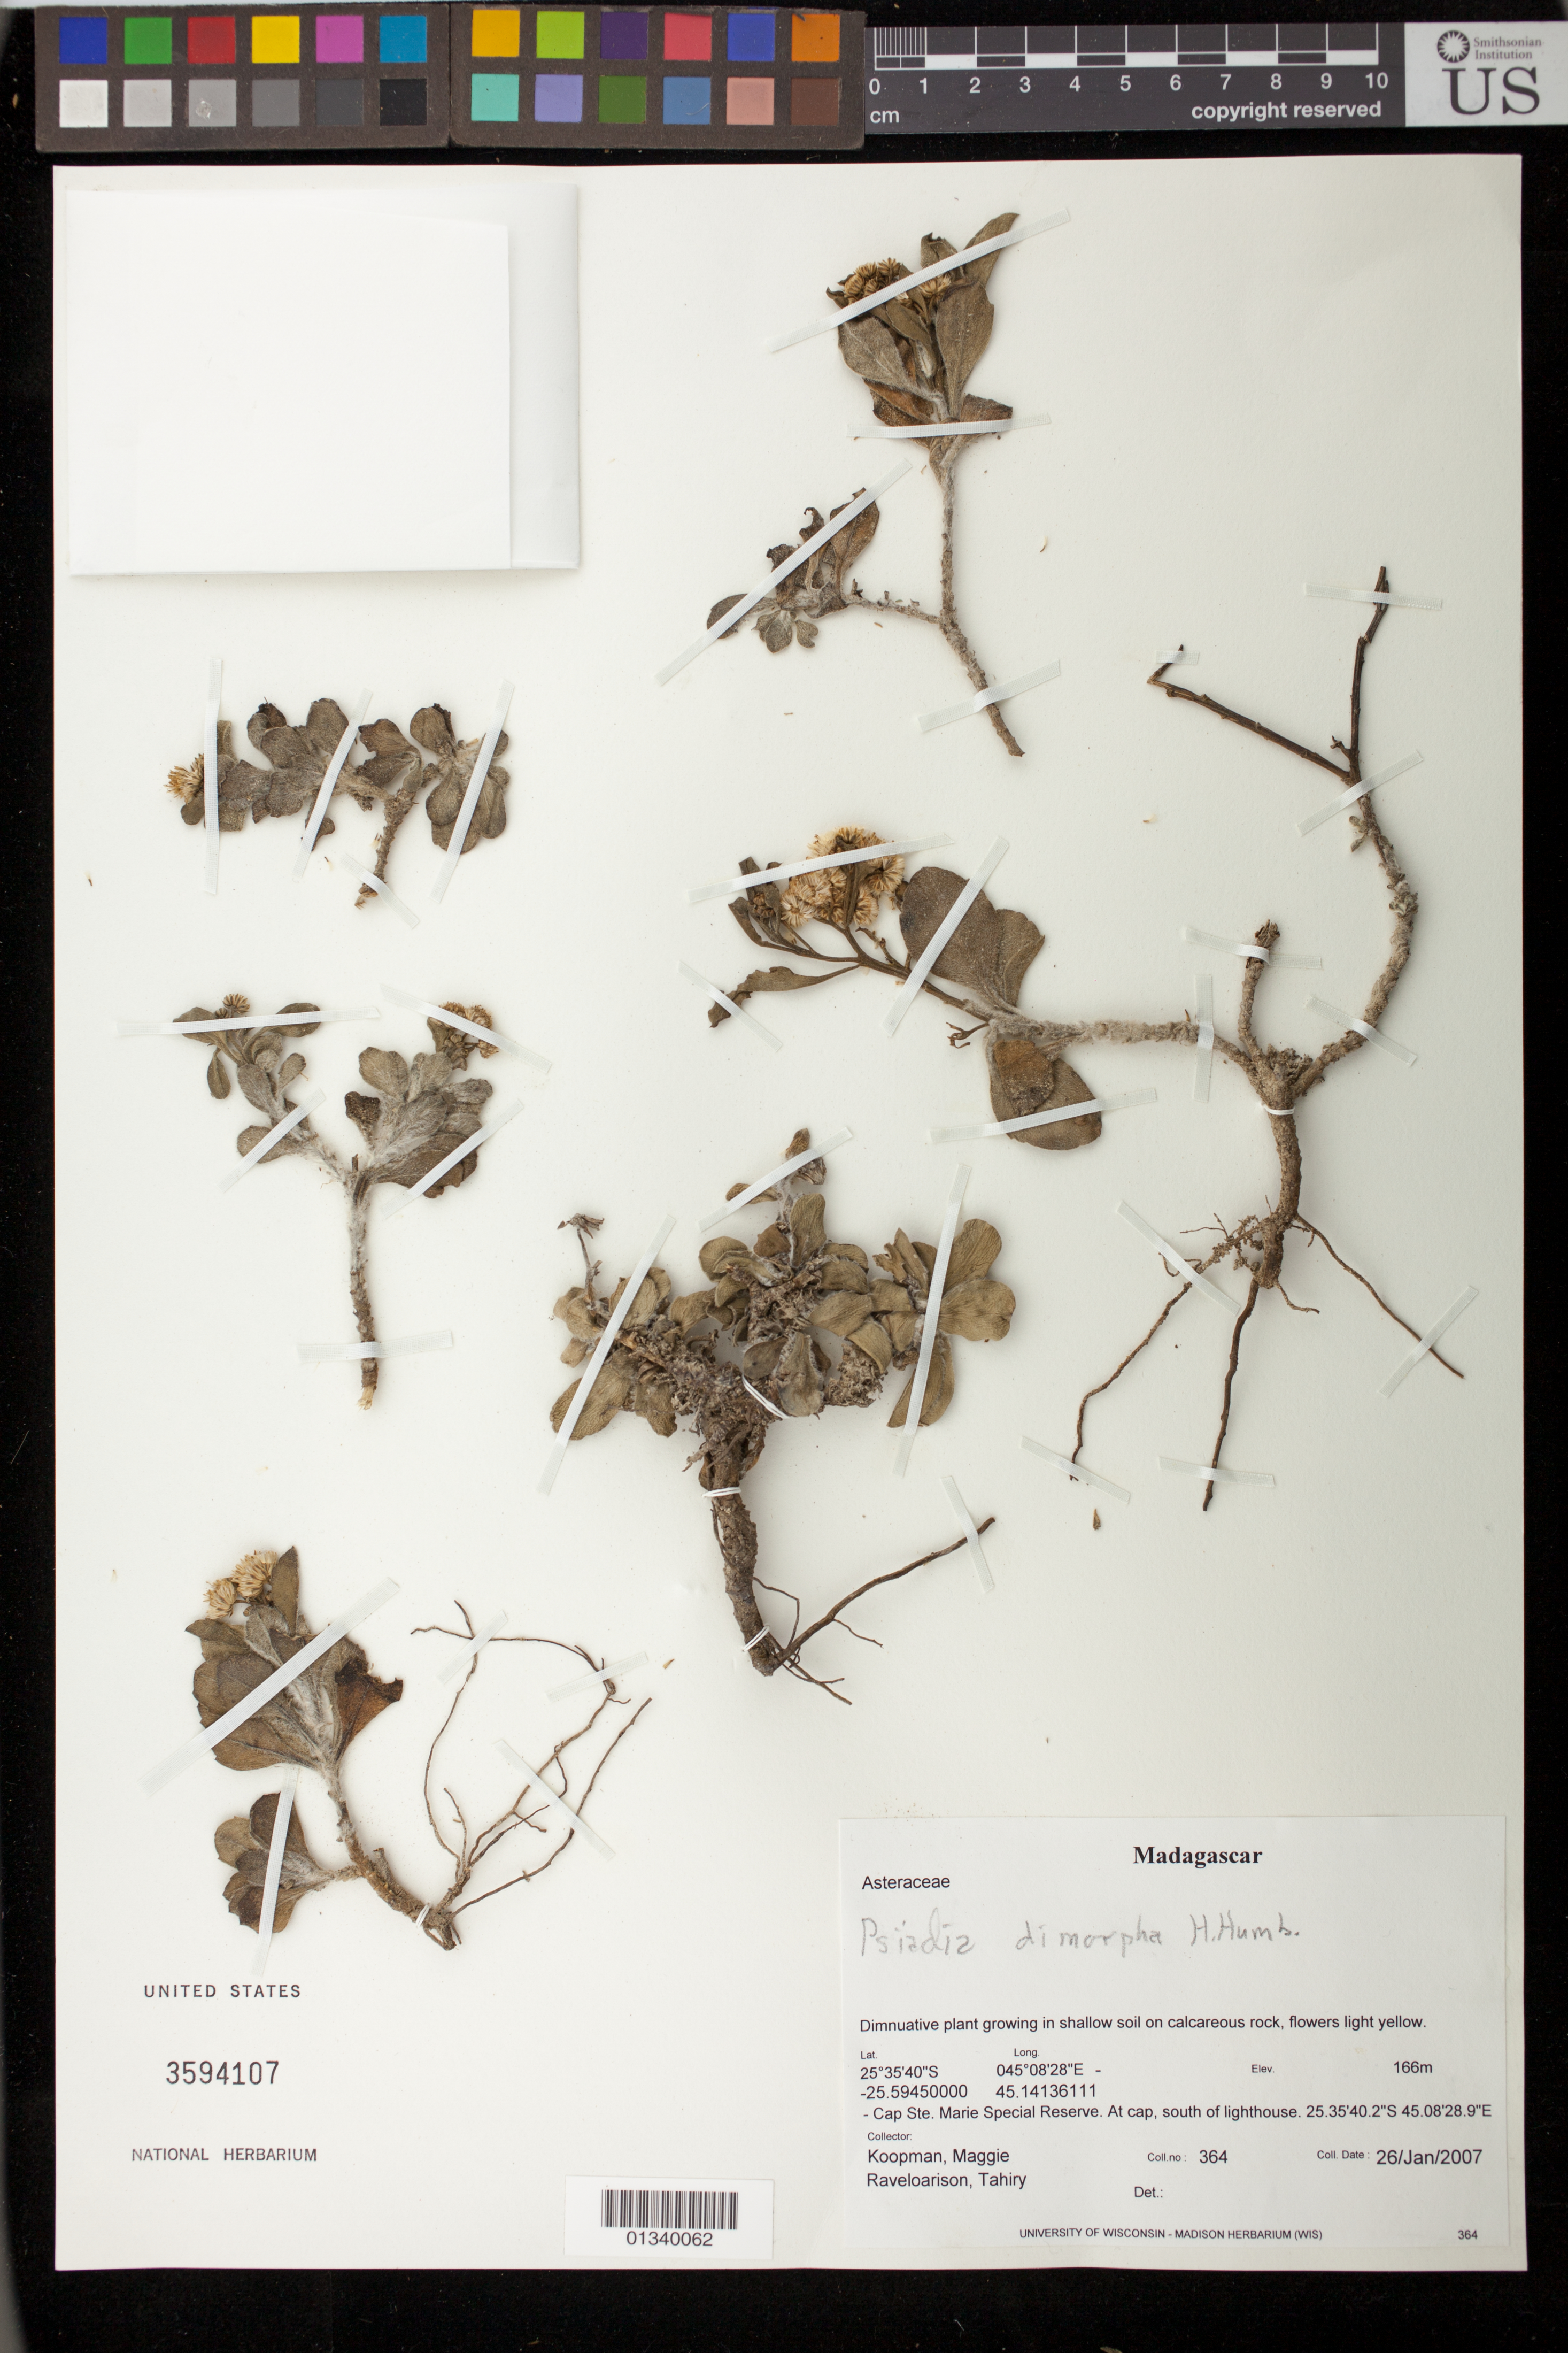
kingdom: Plantae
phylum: Tracheophyta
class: Magnoliopsida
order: Asterales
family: Asteraceae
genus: Psiadia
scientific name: Psiadia dimorpha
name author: Humbert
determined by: Robinson, Harold E., (US)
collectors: M. M. Koopman & T. Raveloarison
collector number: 365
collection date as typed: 26 January 2007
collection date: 2007-01-26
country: Madagascar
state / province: Androy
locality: Cap Ste. Marie Special Reserve. At cap. south of lighthouse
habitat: Growing in shallow soil on calcareous rock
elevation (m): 166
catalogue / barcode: US 3594107